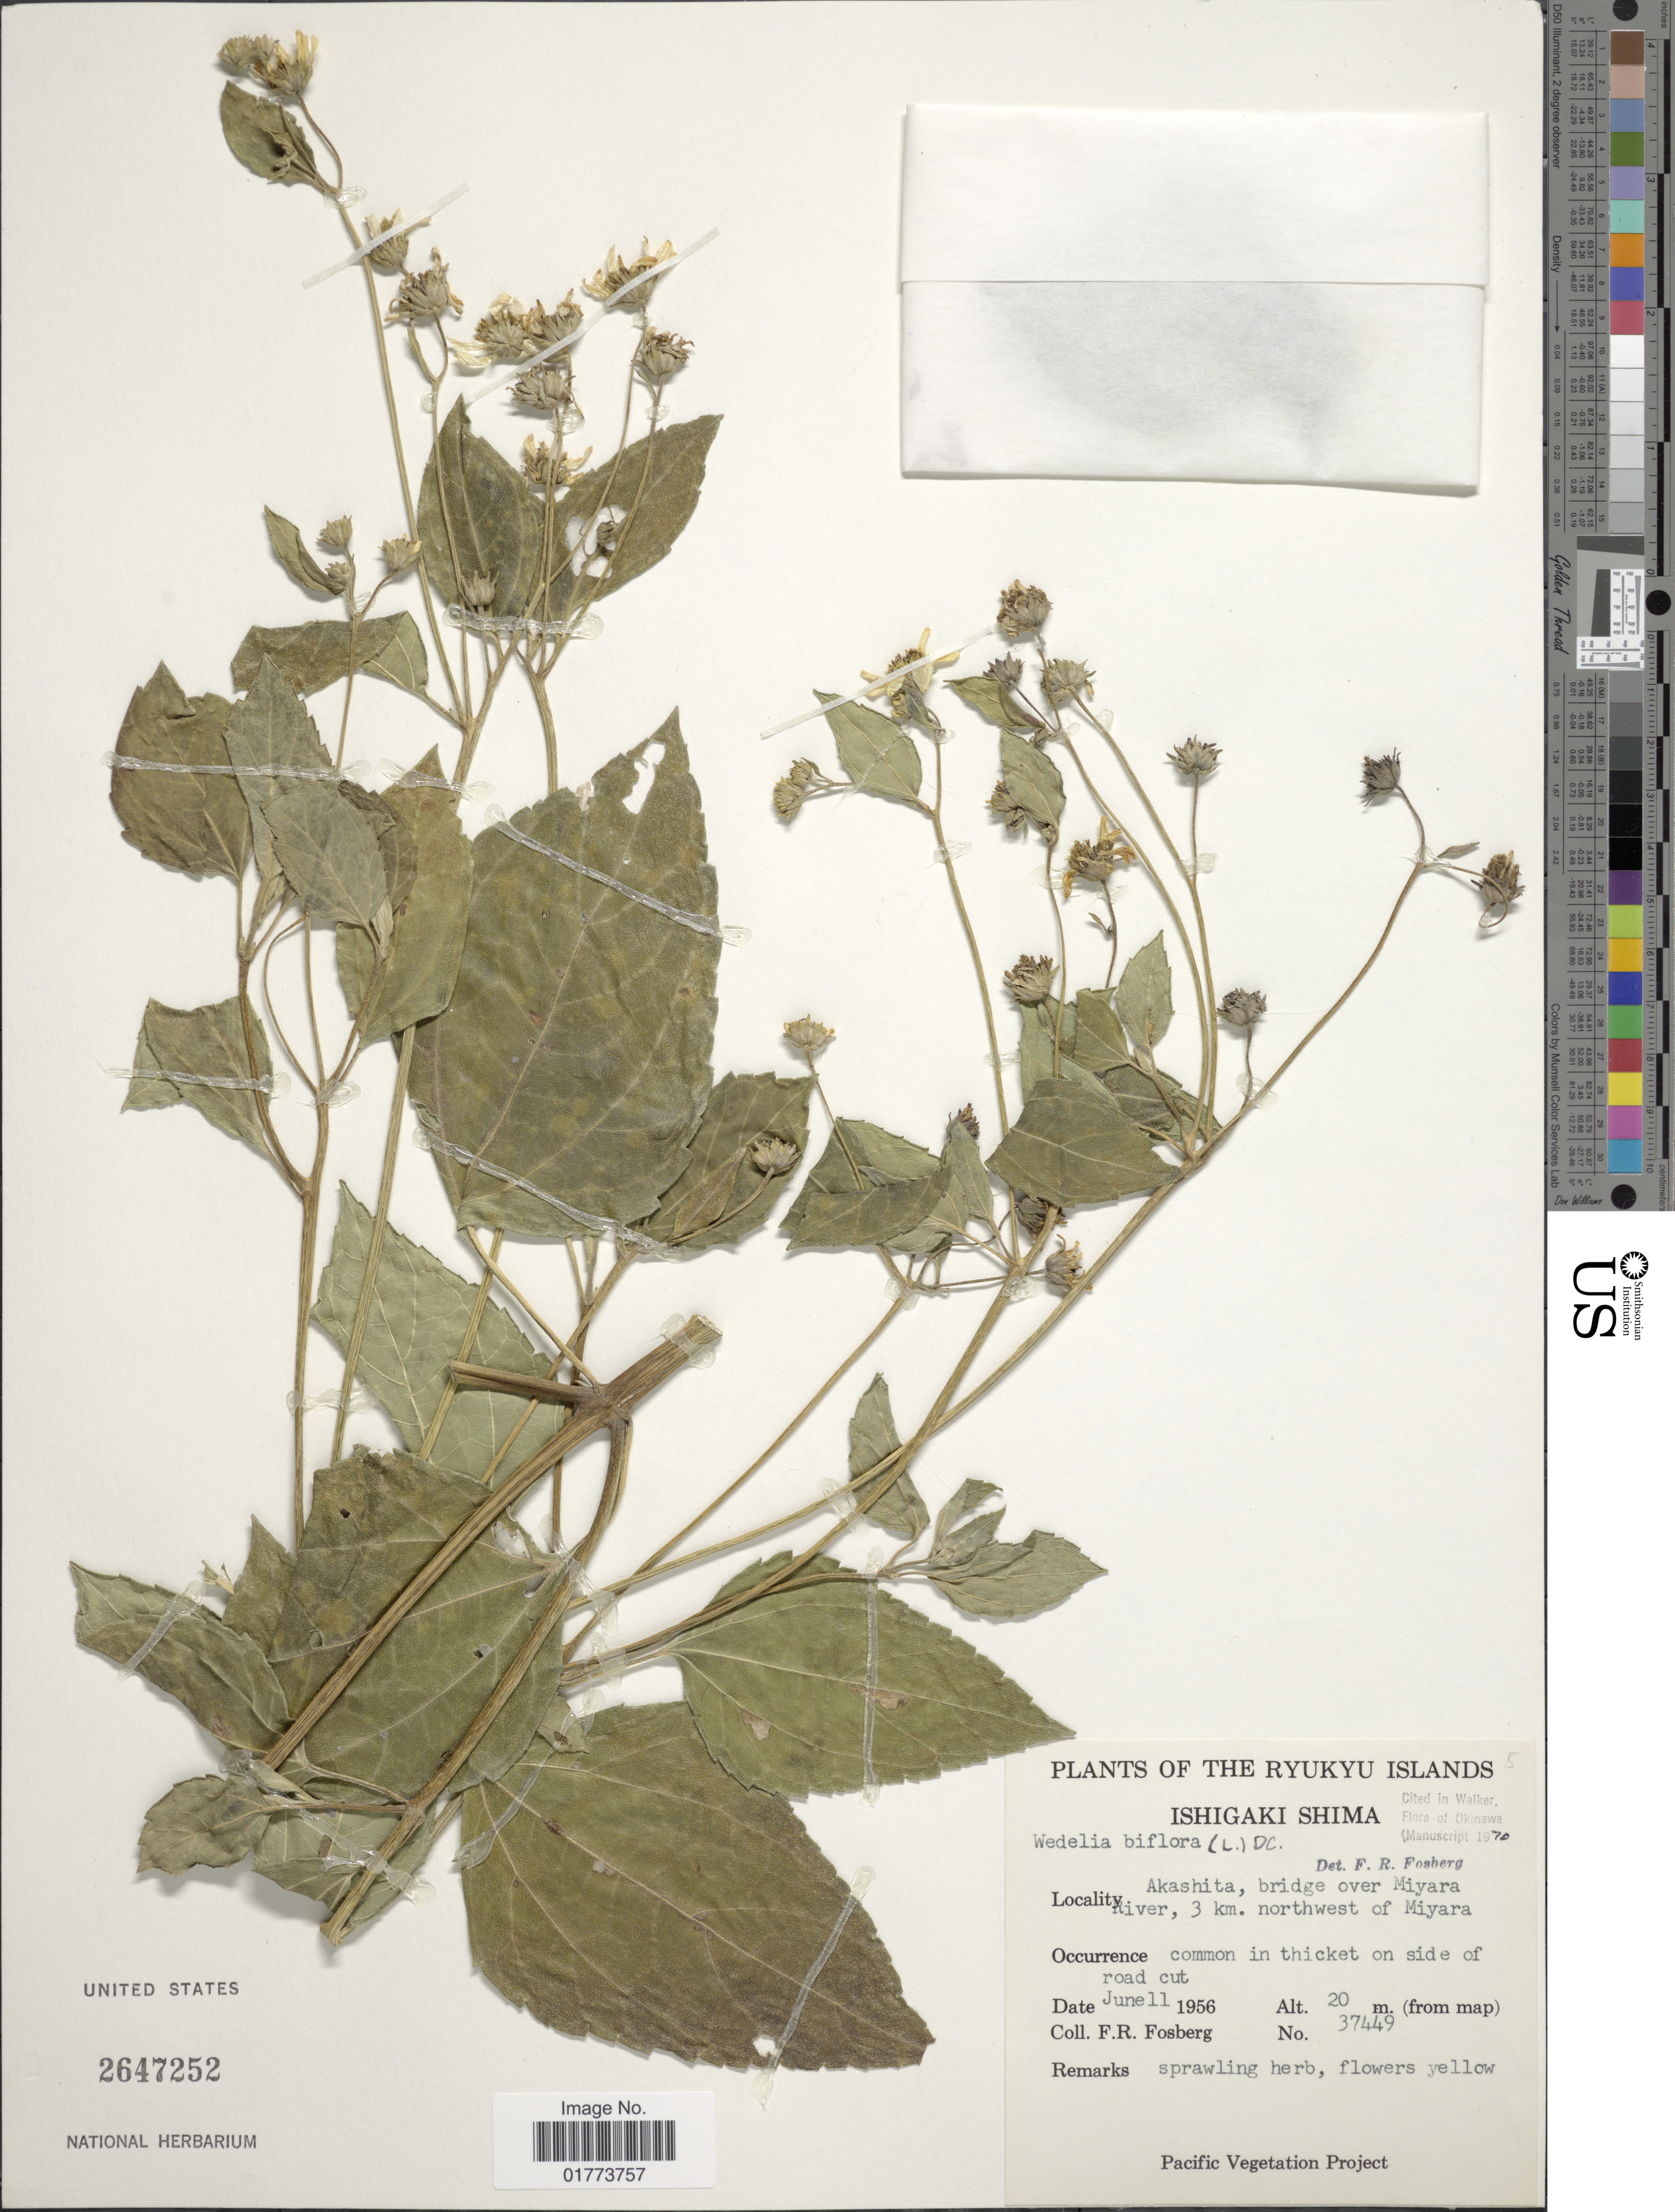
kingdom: Plantae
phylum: Tracheophyta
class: Magnoliopsida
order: Asterales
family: Asteraceae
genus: Wollastonia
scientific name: Wollastonia biflora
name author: (L.) DC.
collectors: F. R. Fosberg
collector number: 37449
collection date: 1956-06-11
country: Japan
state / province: Okinawa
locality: Ryukyu Islands. Ishigaki Shima. Akashita, bridge over Miyara River, 3 km. northwest of Miyara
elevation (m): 20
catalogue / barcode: US 2647252